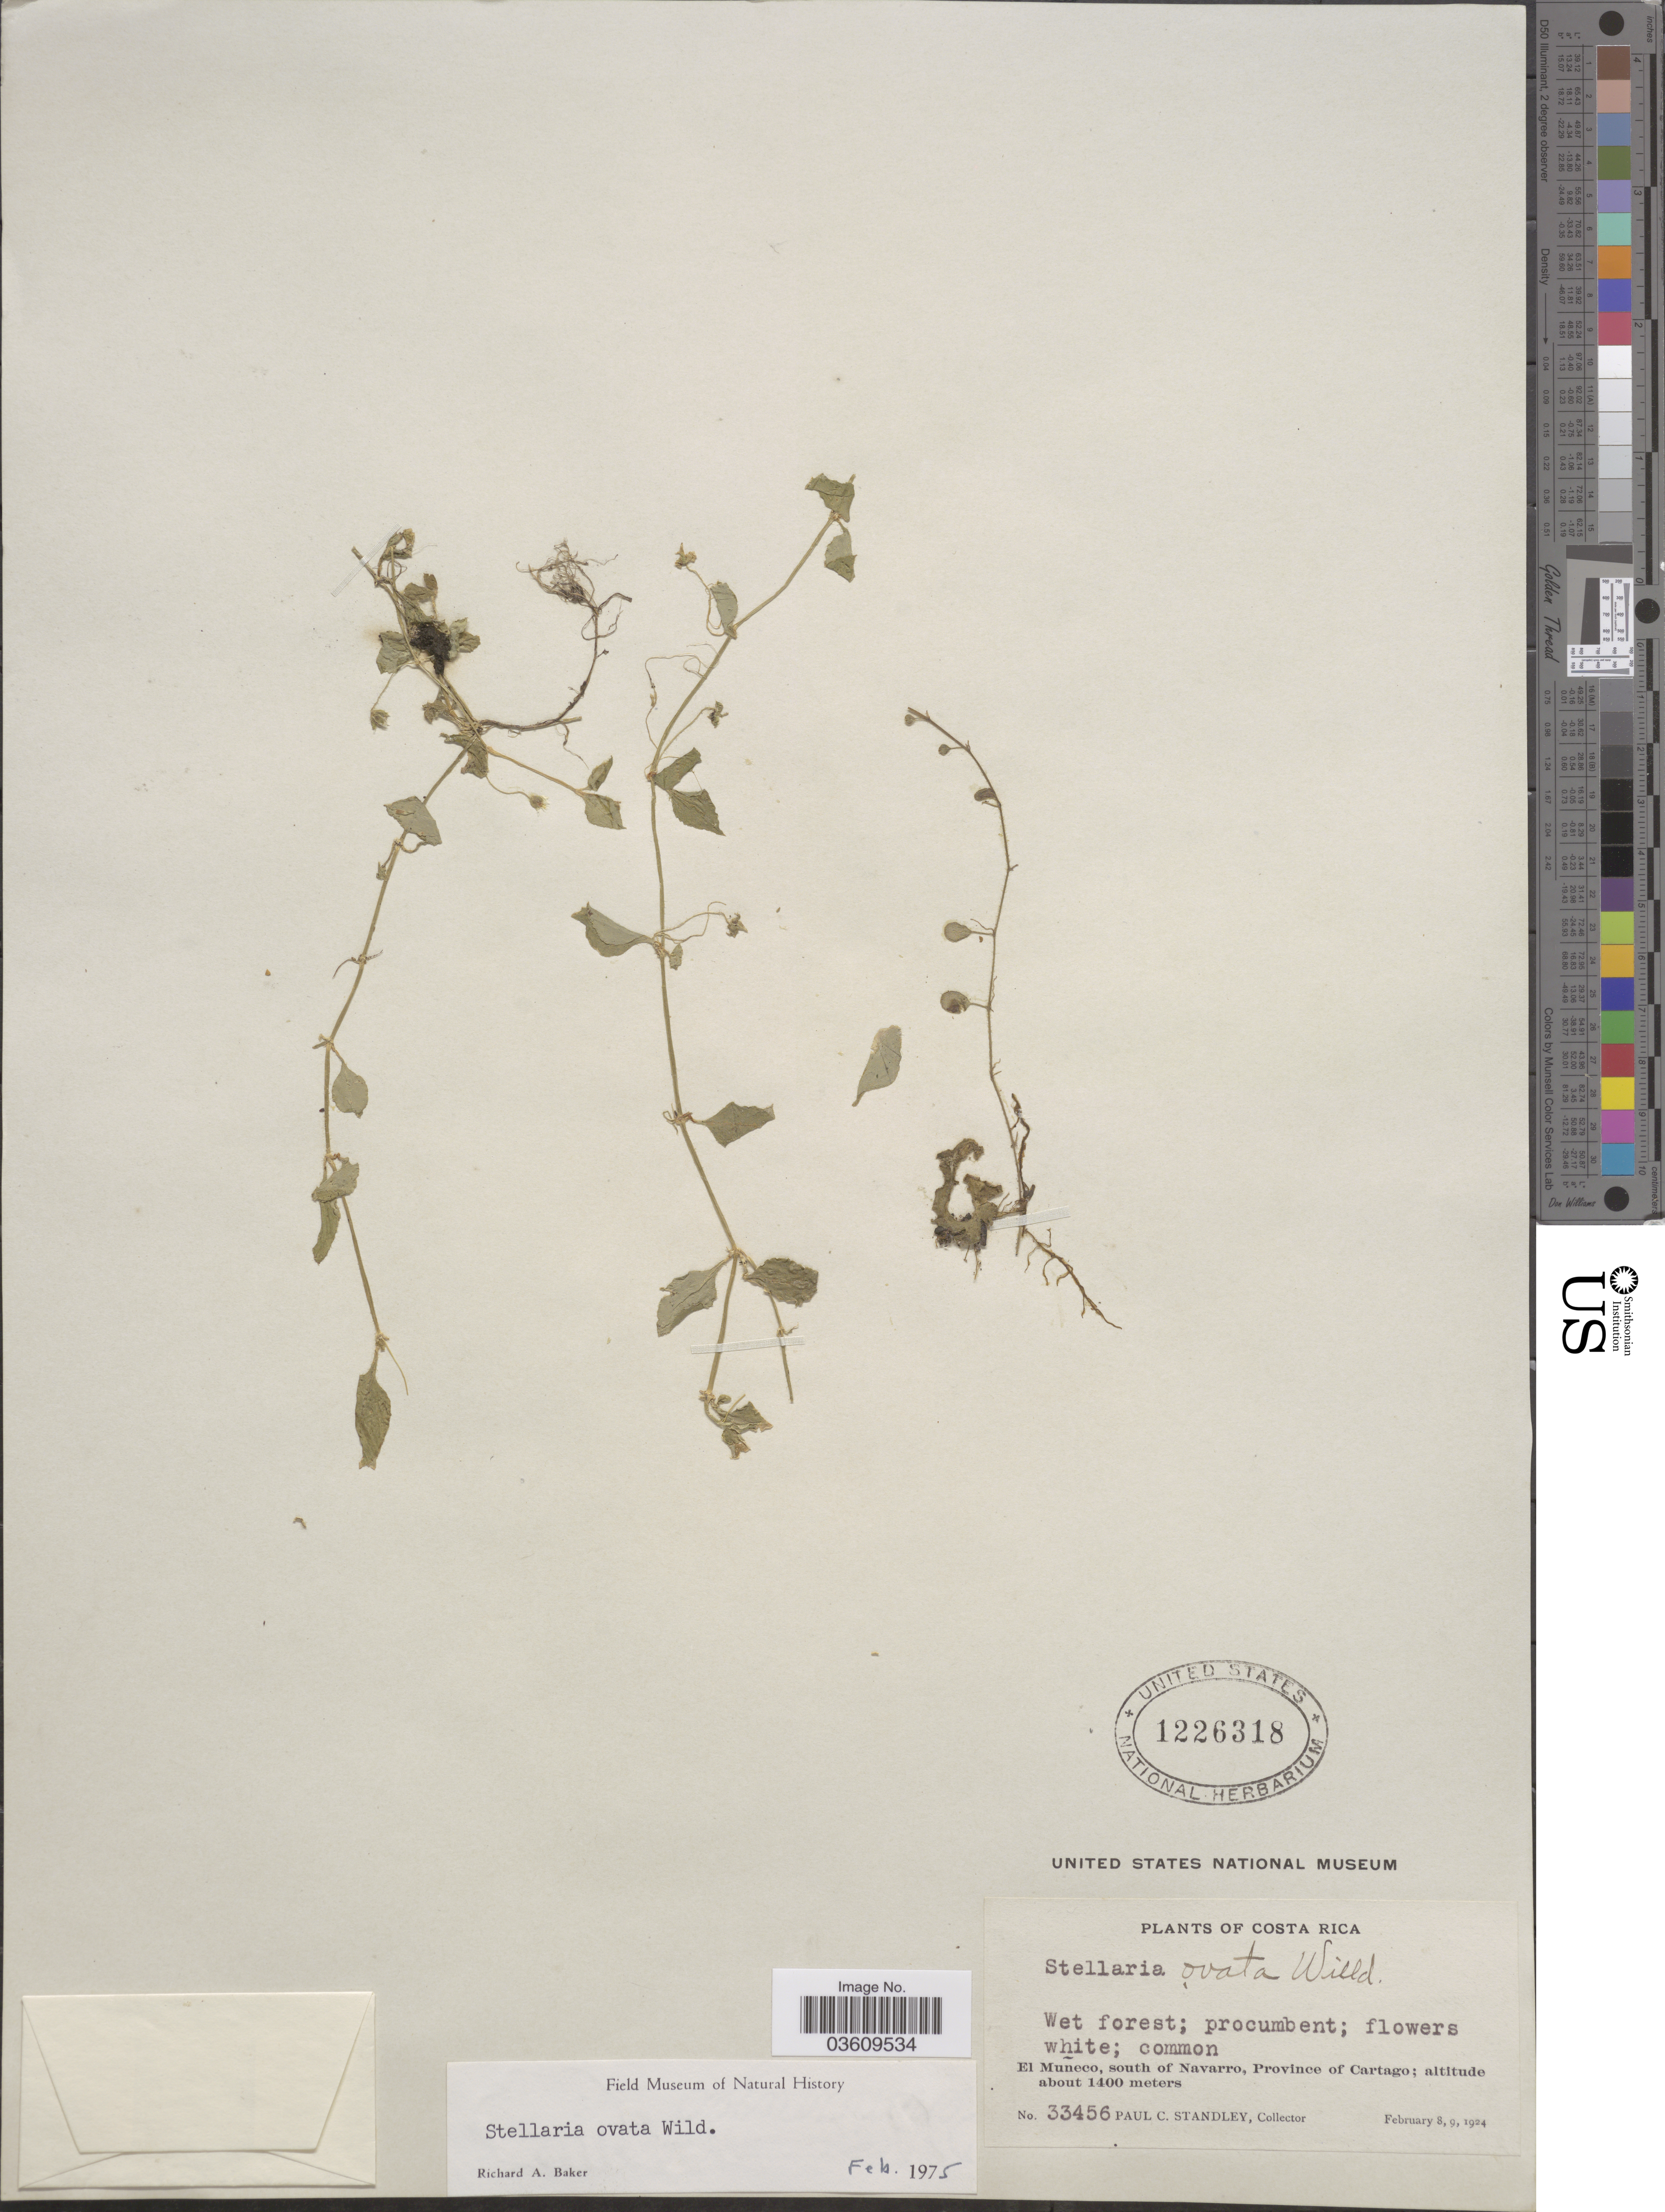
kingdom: Plantae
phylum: Tracheophyta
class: Magnoliopsida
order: Caryophyllales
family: Caryophyllaceae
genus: Stellaria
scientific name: Stellaria ovata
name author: Willd.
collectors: P. C. Standley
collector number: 33456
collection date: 1924-02-08/1924-02-09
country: Costa Rica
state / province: Cartago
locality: El Muñeco, south of Navarro.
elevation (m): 1400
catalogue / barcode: US 1226318